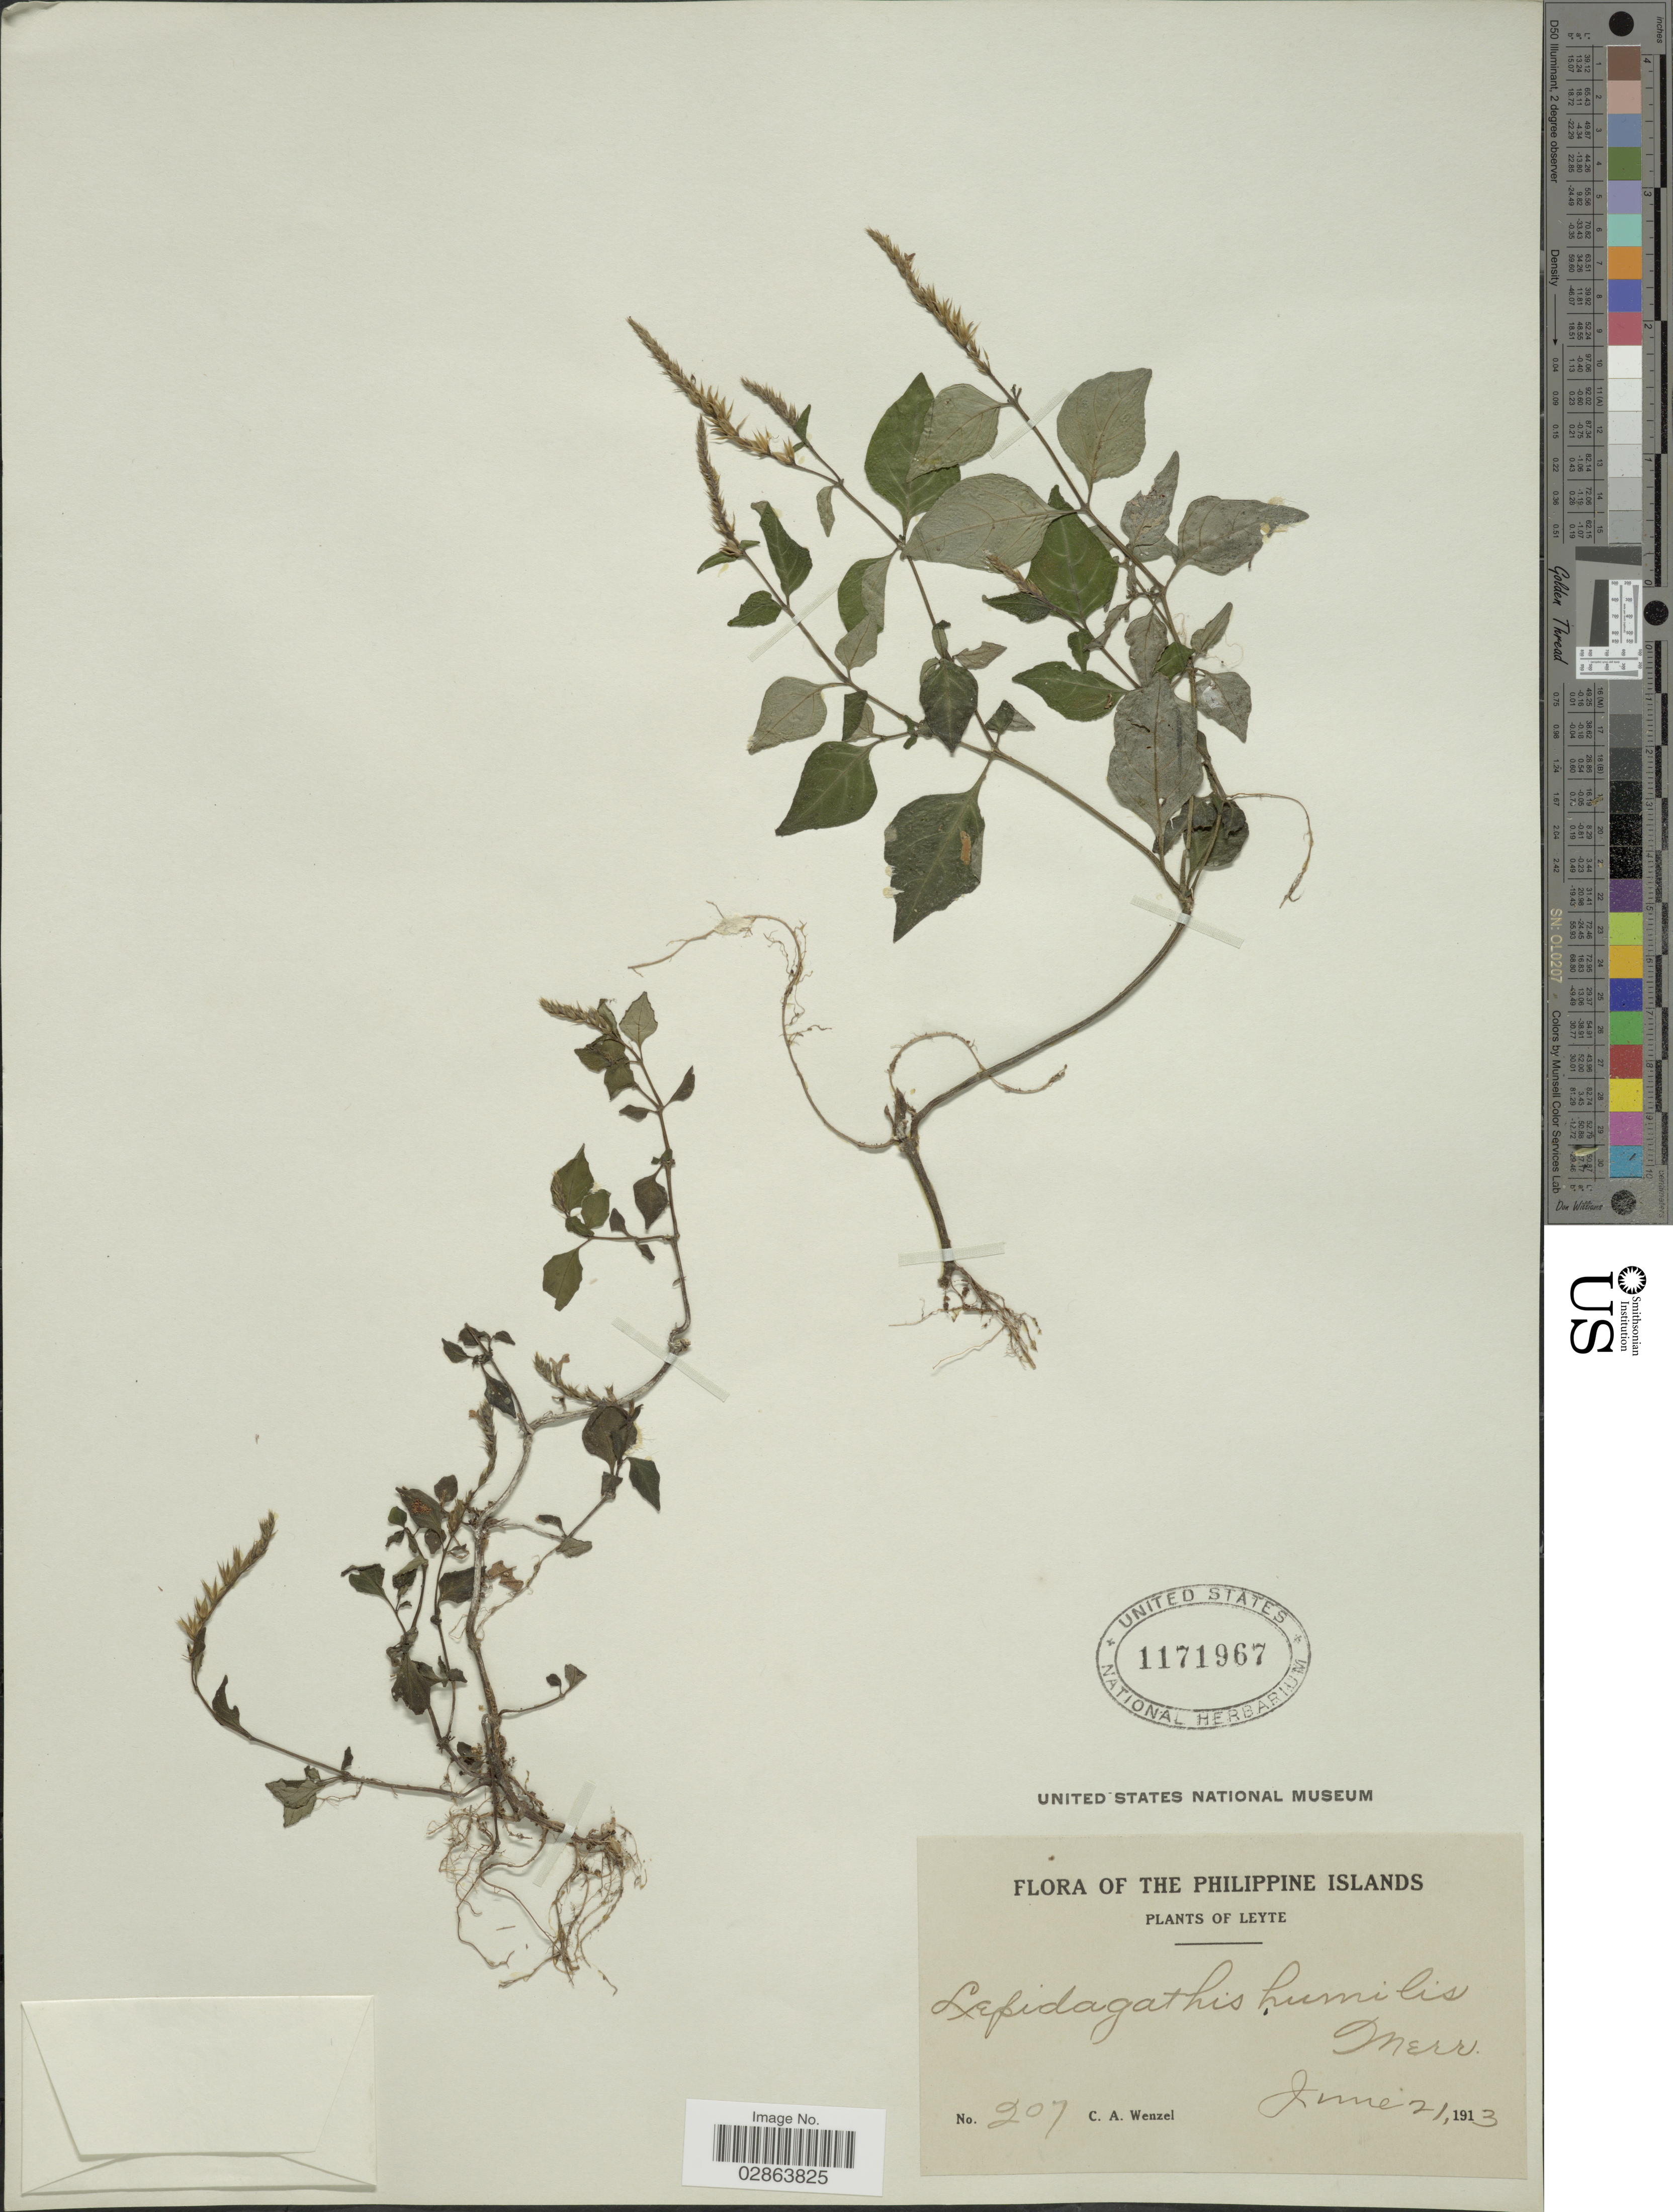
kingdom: Plantae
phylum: Tracheophyta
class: Magnoliopsida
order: Lamiales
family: Acanthaceae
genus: Lepidagathis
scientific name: Lepidagathis humilis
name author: Merr.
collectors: C. Wenzel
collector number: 207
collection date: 1913-06-21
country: Philippines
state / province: Eastern Visayas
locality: Leyte.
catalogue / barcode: US 1171967